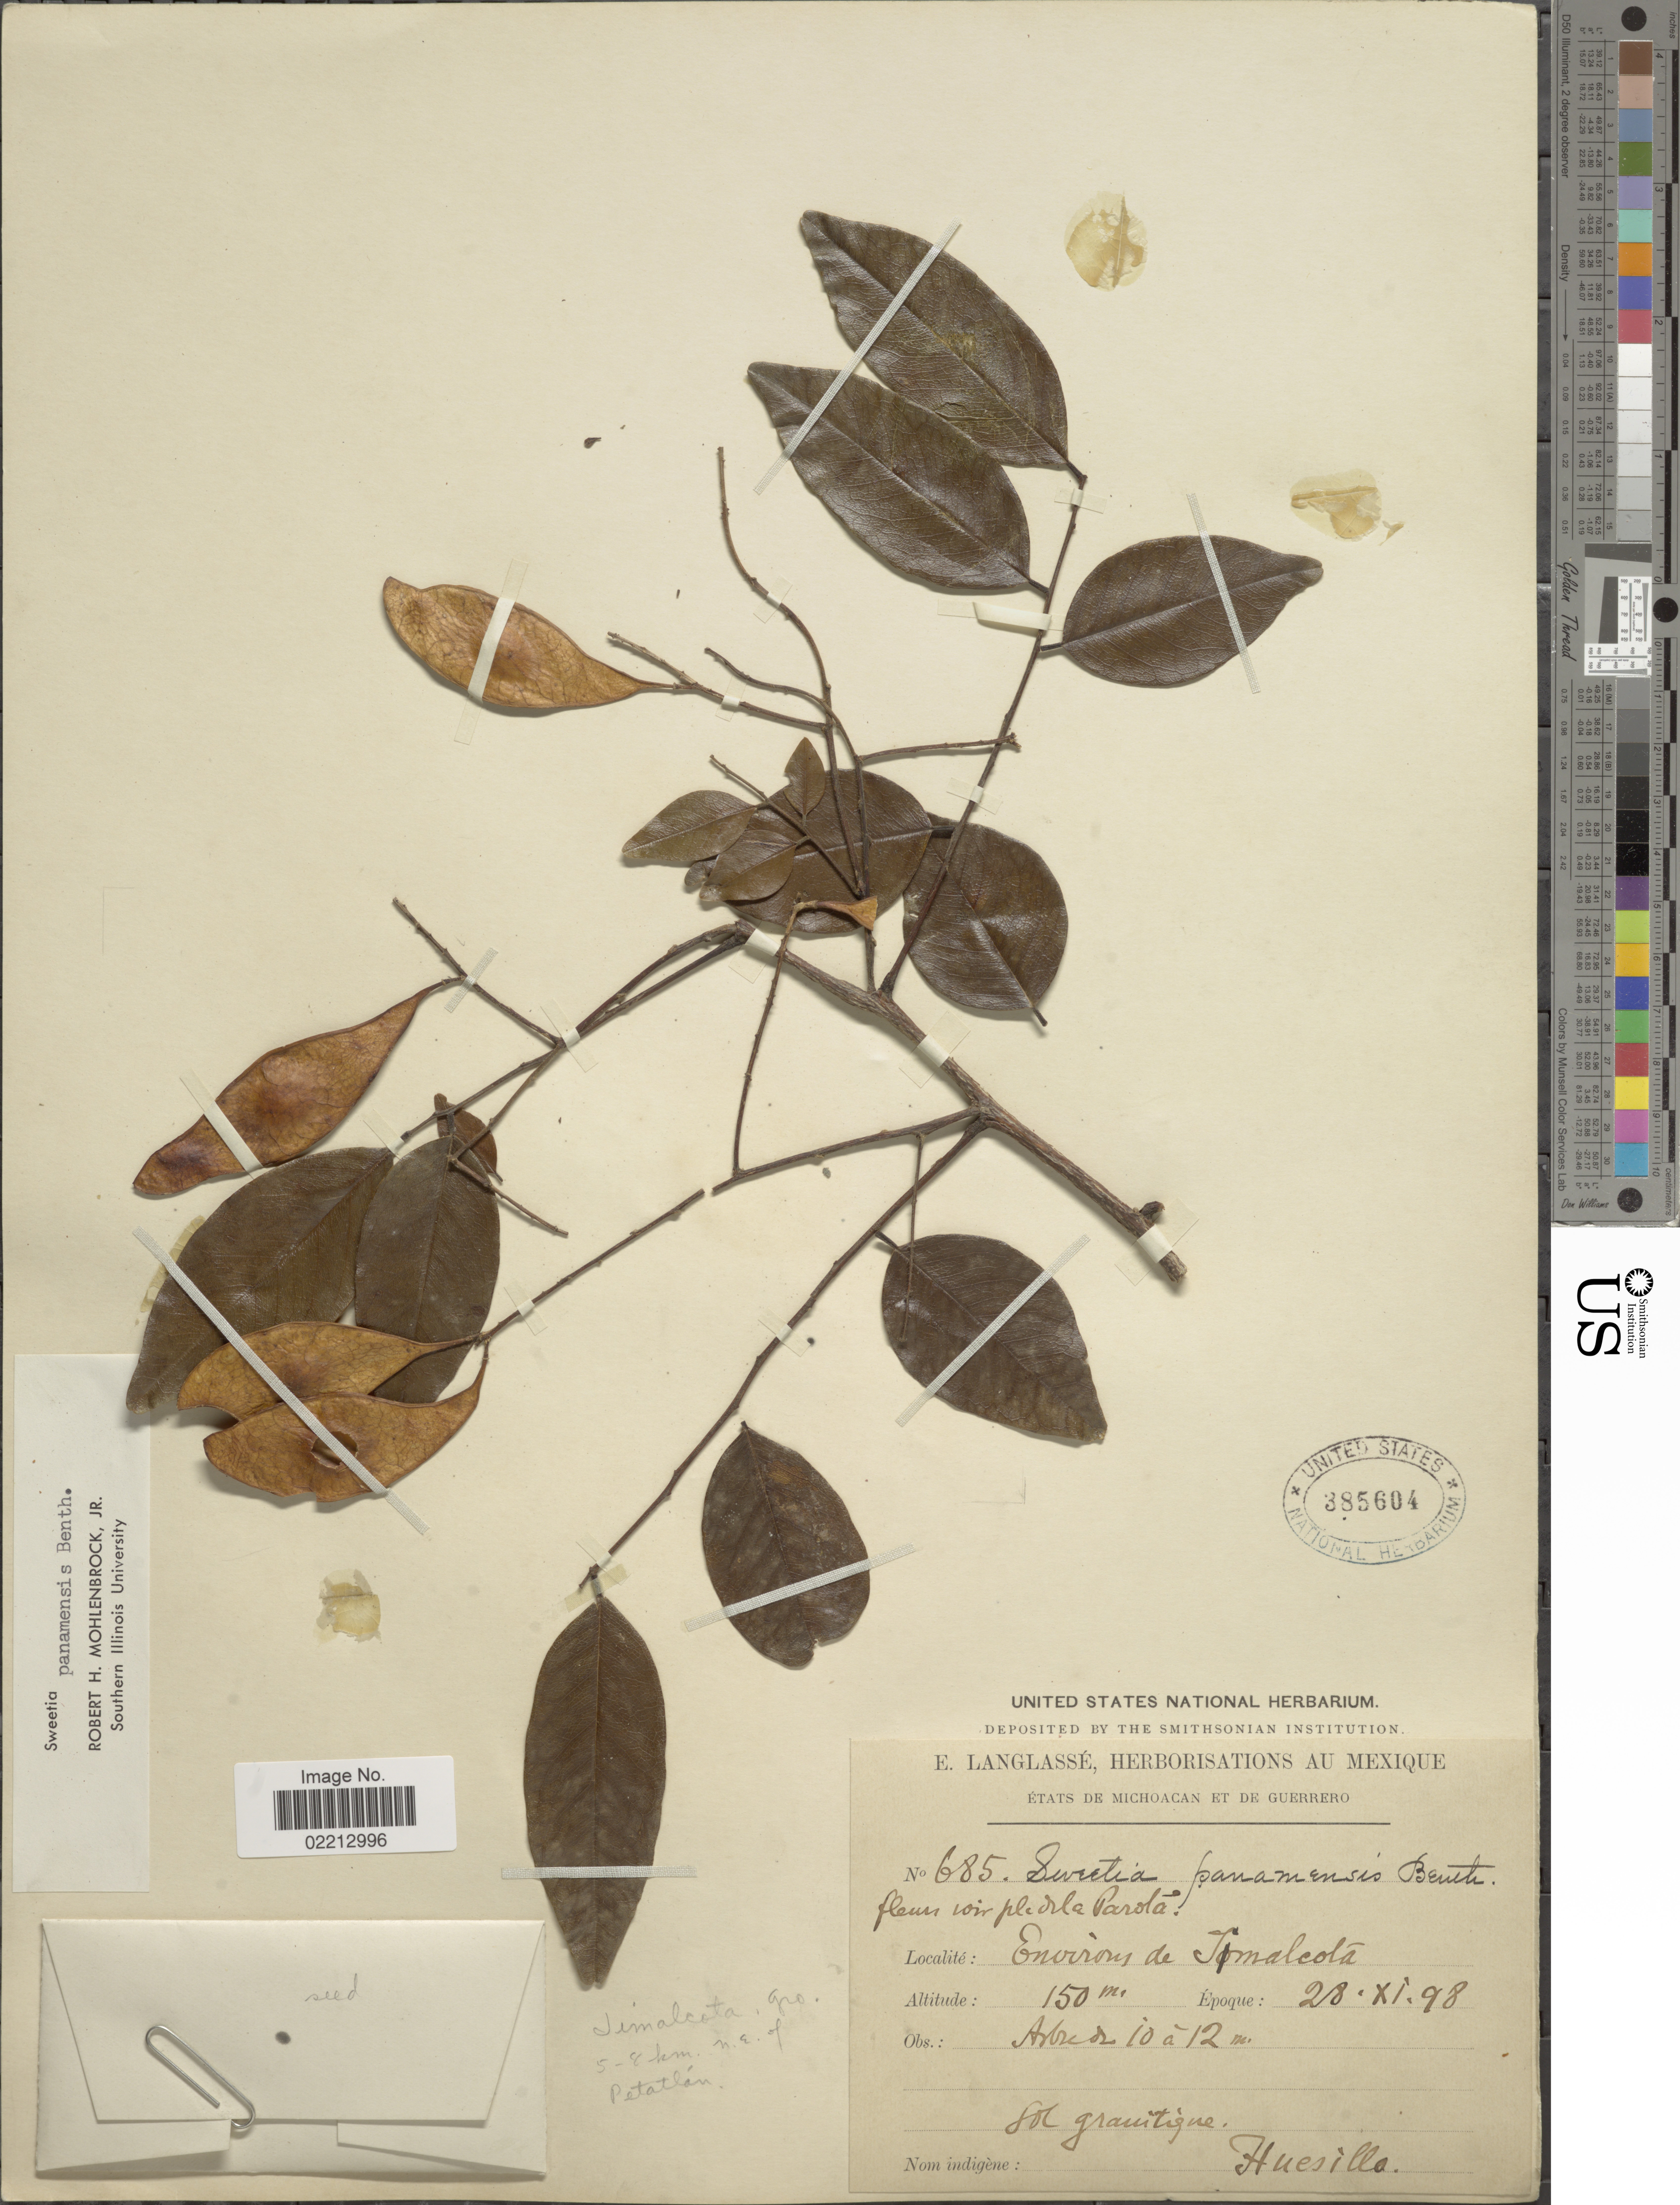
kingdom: Plantae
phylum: Tracheophyta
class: Magnoliopsida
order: Fabales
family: Fabaceae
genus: Acosmium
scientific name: Acosmium panamense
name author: (Benth.) Yakovlev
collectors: E. Langlassé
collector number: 685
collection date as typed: Transcribed d/m/y: 28/11/98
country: Mexico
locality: Etats de Michoacan et de Guerrero, Environs de Timalcota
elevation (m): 150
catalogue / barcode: US 385604